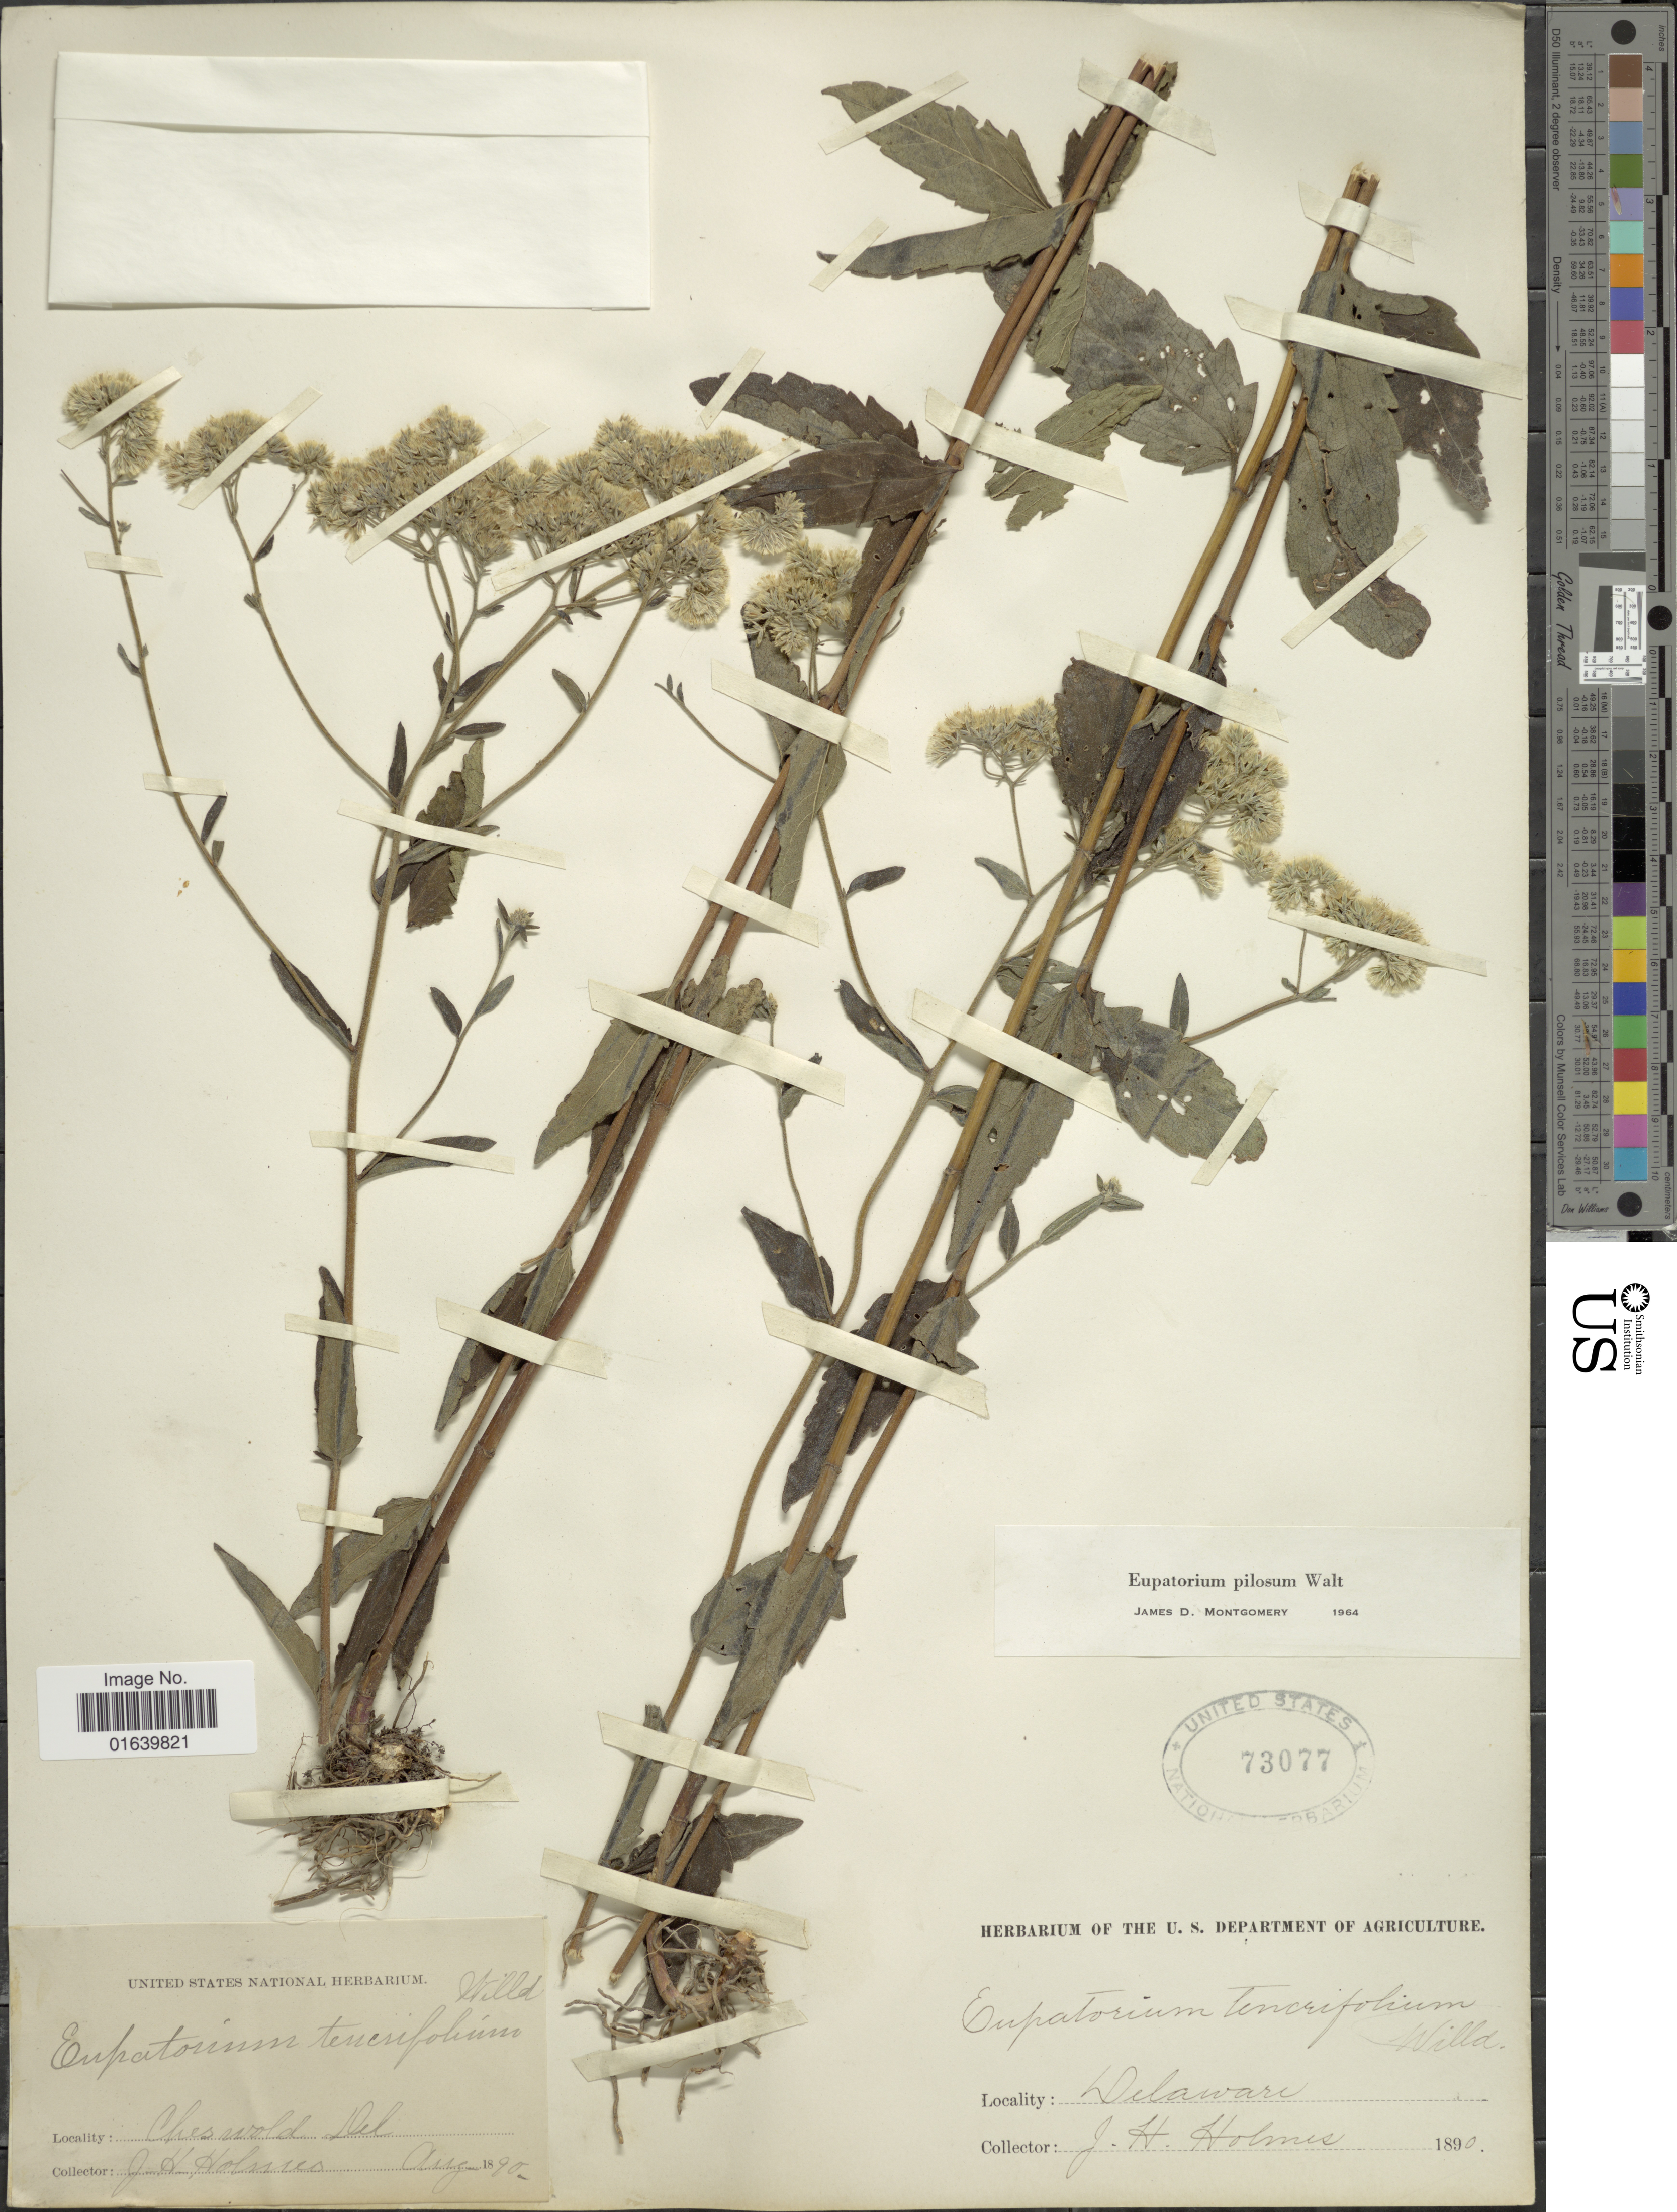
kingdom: Plantae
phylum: Tracheophyta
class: Magnoliopsida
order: Asterales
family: Asteraceae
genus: Eupatorium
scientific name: Eupatorium pilosum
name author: Walter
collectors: J. Holmes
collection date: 1890-08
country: United States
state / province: Delaware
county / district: Kent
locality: Cheswold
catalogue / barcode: US 73077